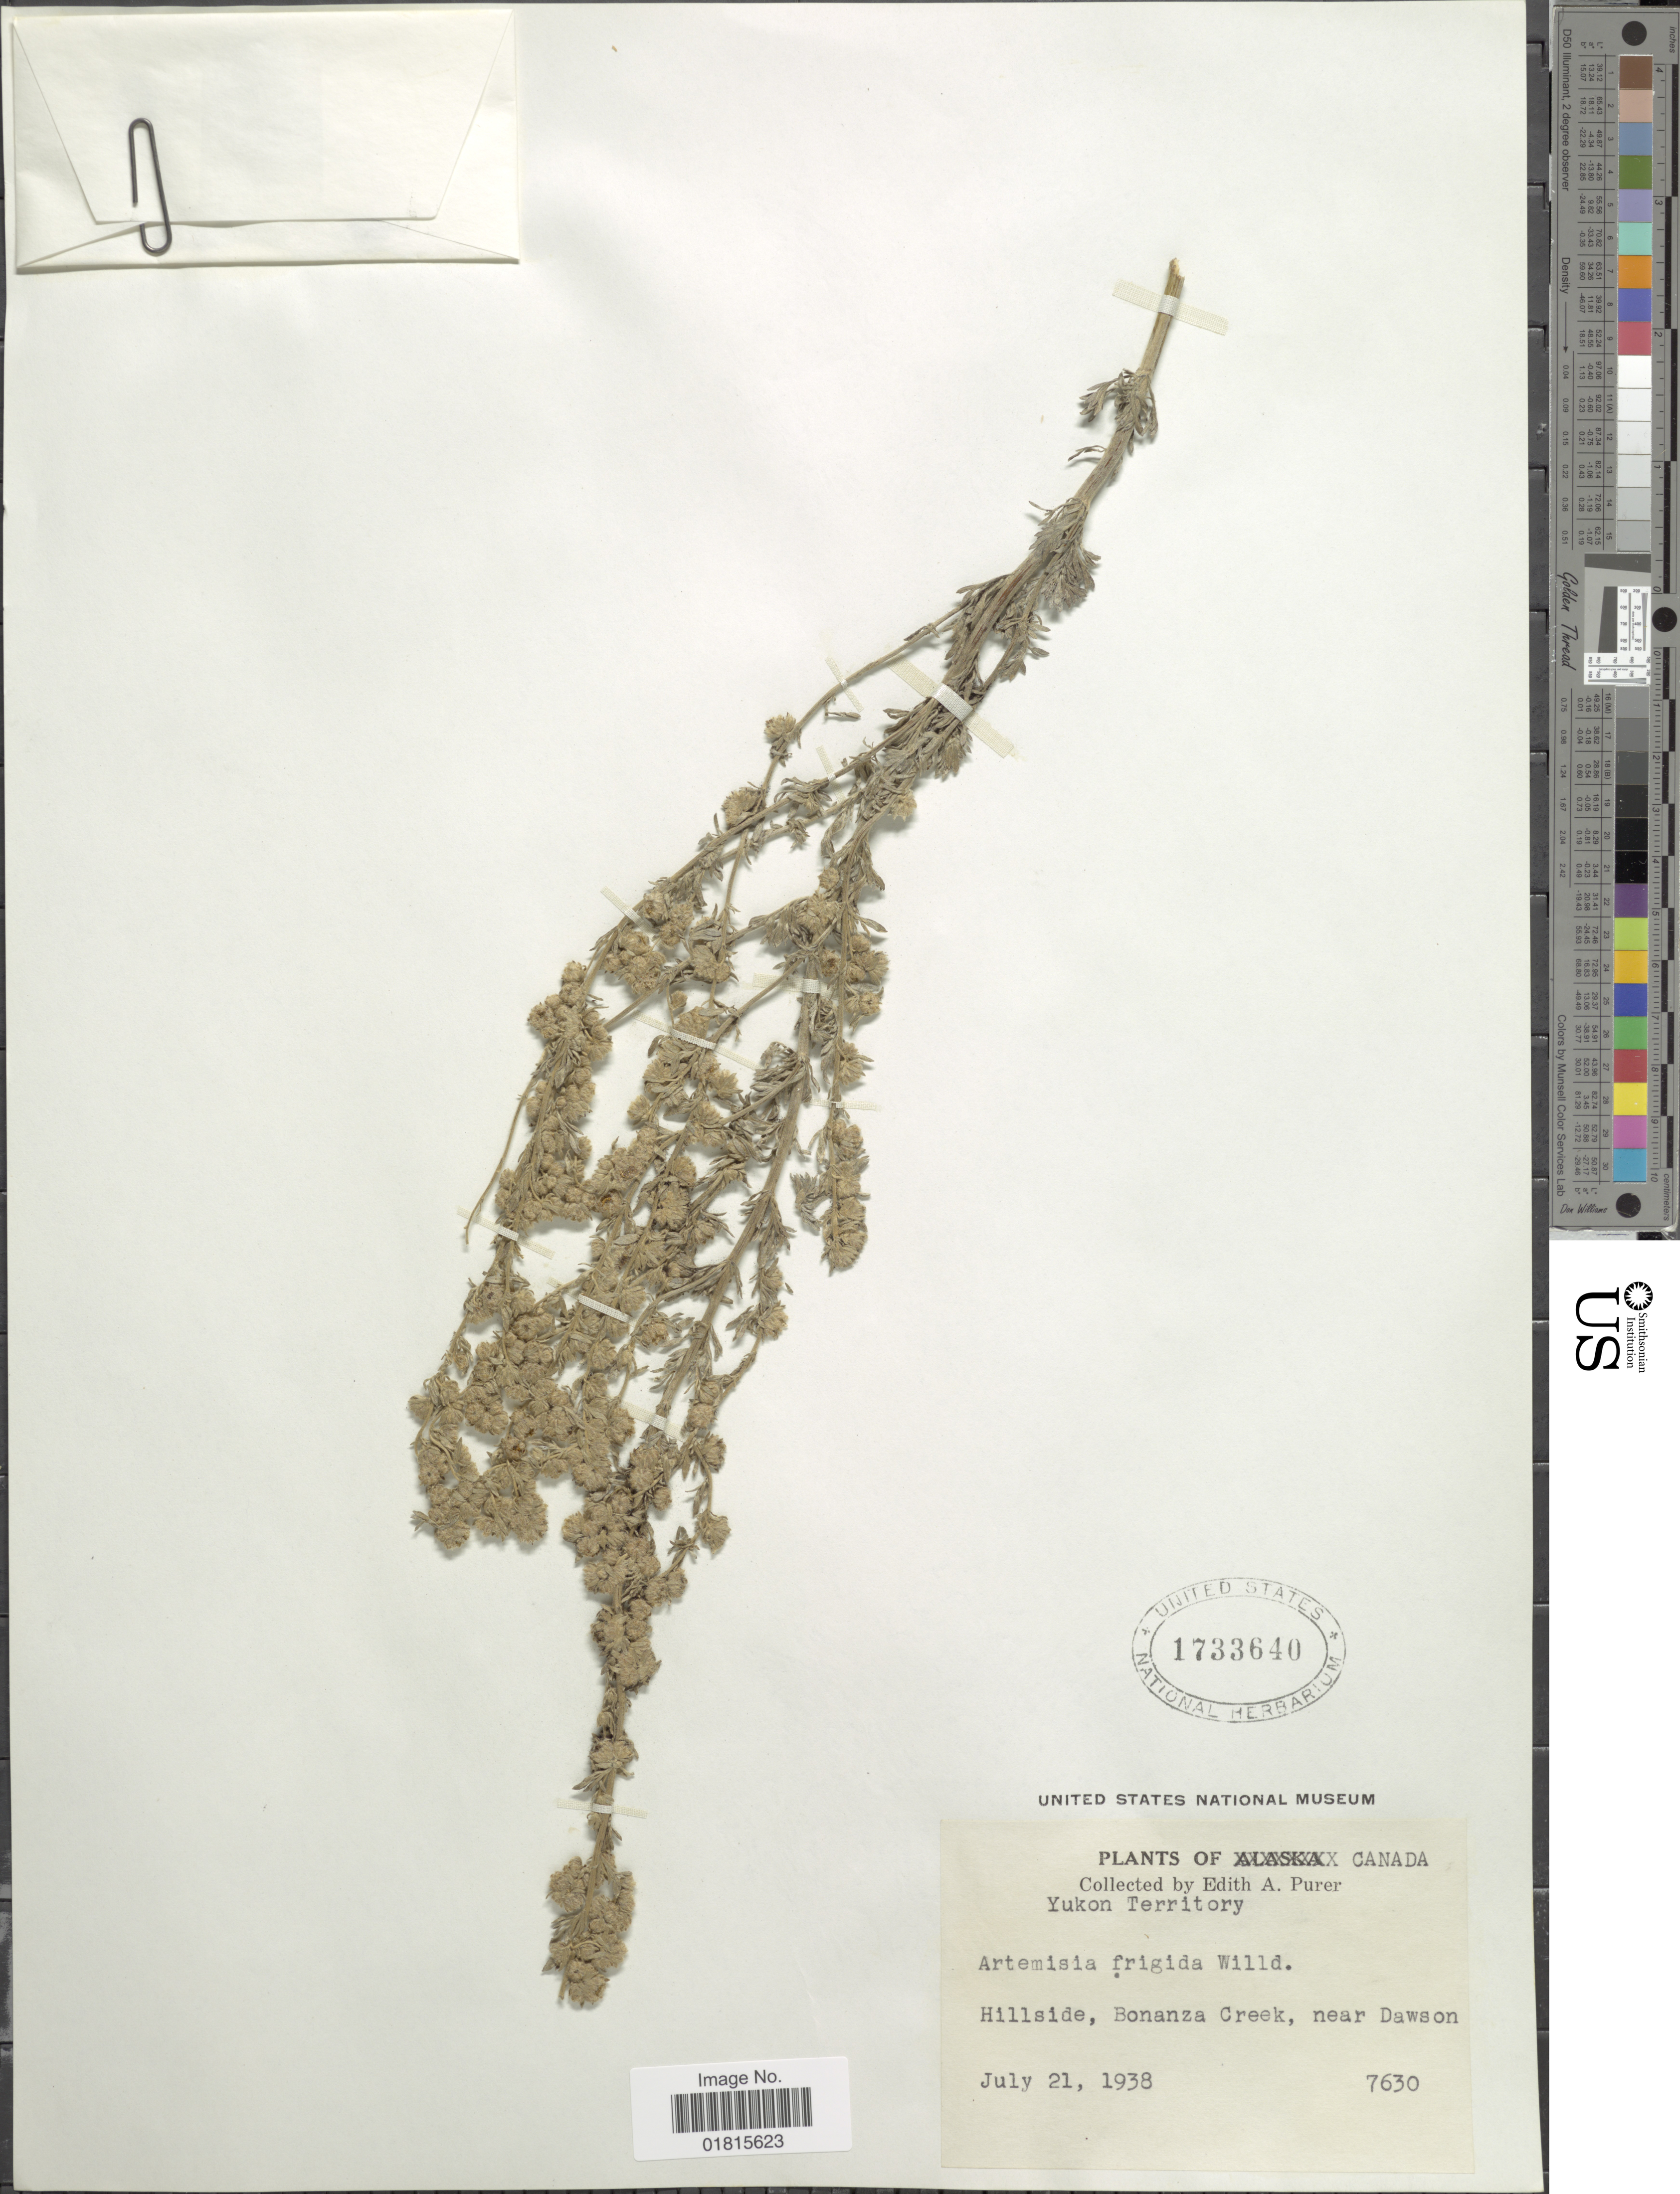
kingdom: Plantae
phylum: Tracheophyta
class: Magnoliopsida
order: Asterales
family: Asteraceae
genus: Artemisia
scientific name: Artemisia frigida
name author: Willd.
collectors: E. Purer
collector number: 7630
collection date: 1938-07-21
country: Canada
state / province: Yukon Territory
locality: Hillside, Bonanza Creek, near Dawson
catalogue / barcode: US 1733640